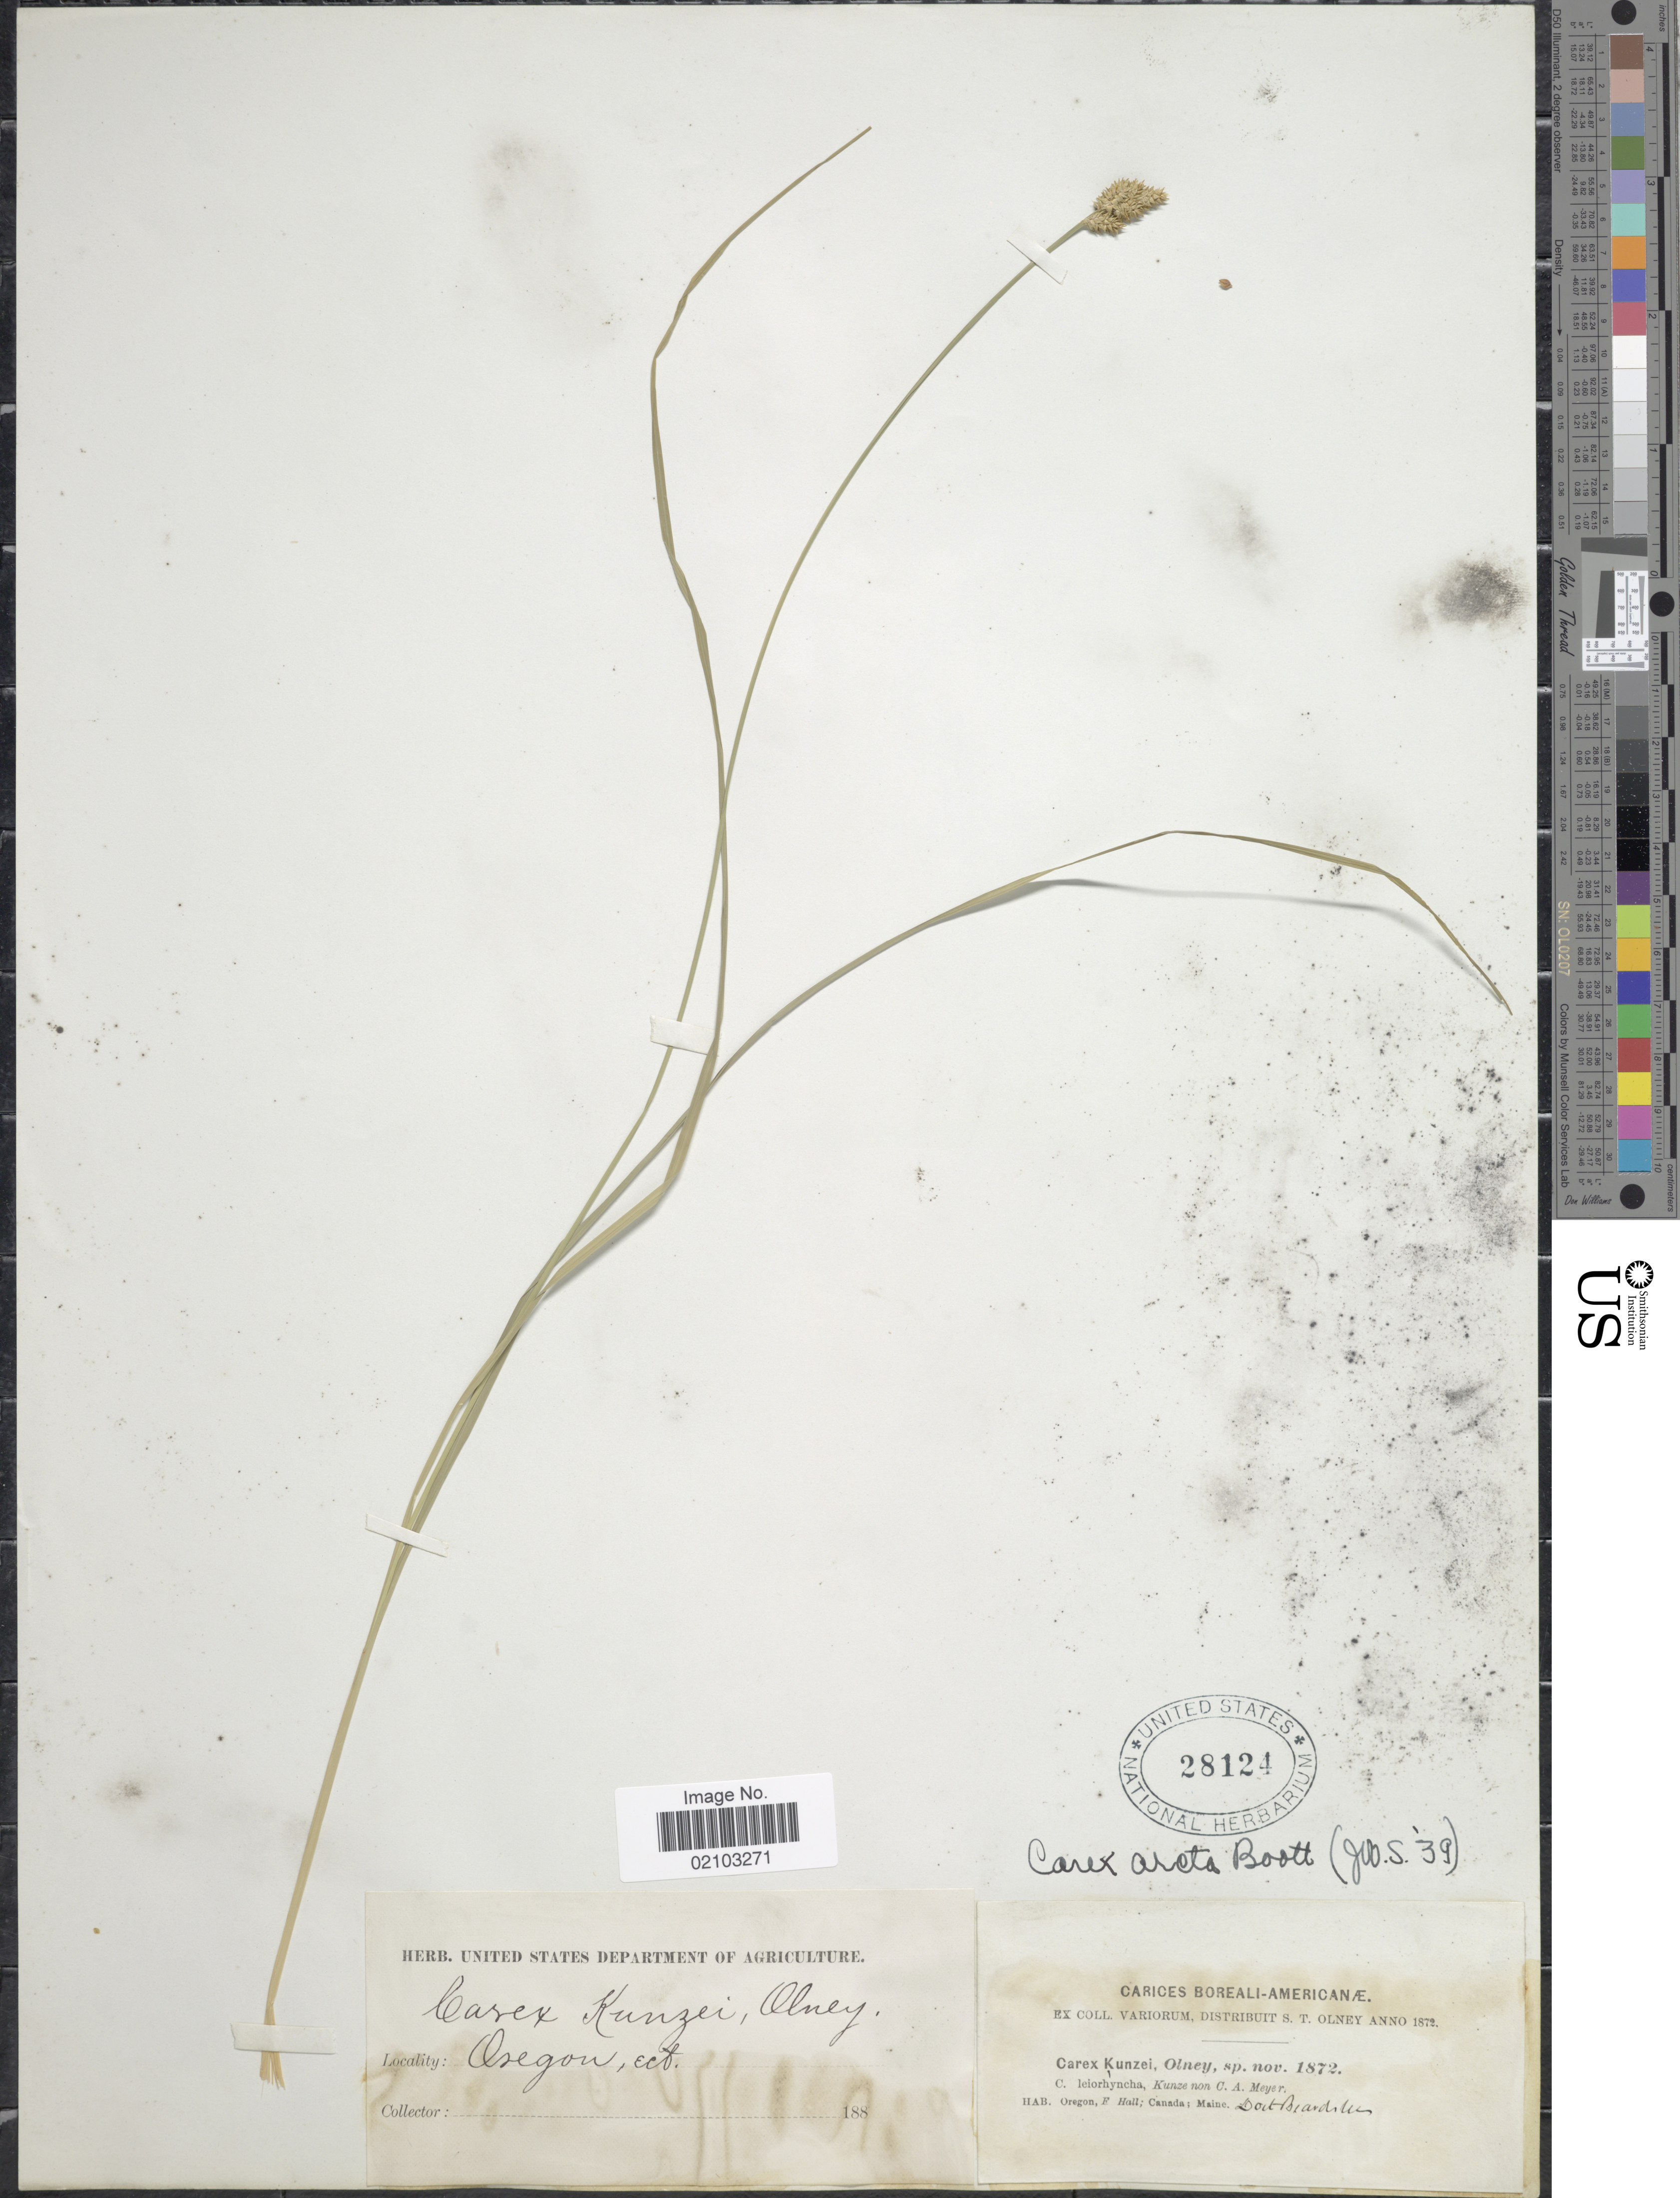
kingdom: Plantae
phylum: Tracheophyta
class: Liliopsida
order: Poales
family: Cyperaceae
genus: Carex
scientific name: Carex arcta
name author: Boott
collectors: F. Hall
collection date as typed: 188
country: United States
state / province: Oregon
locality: Oregon, ect.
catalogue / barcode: US 28124